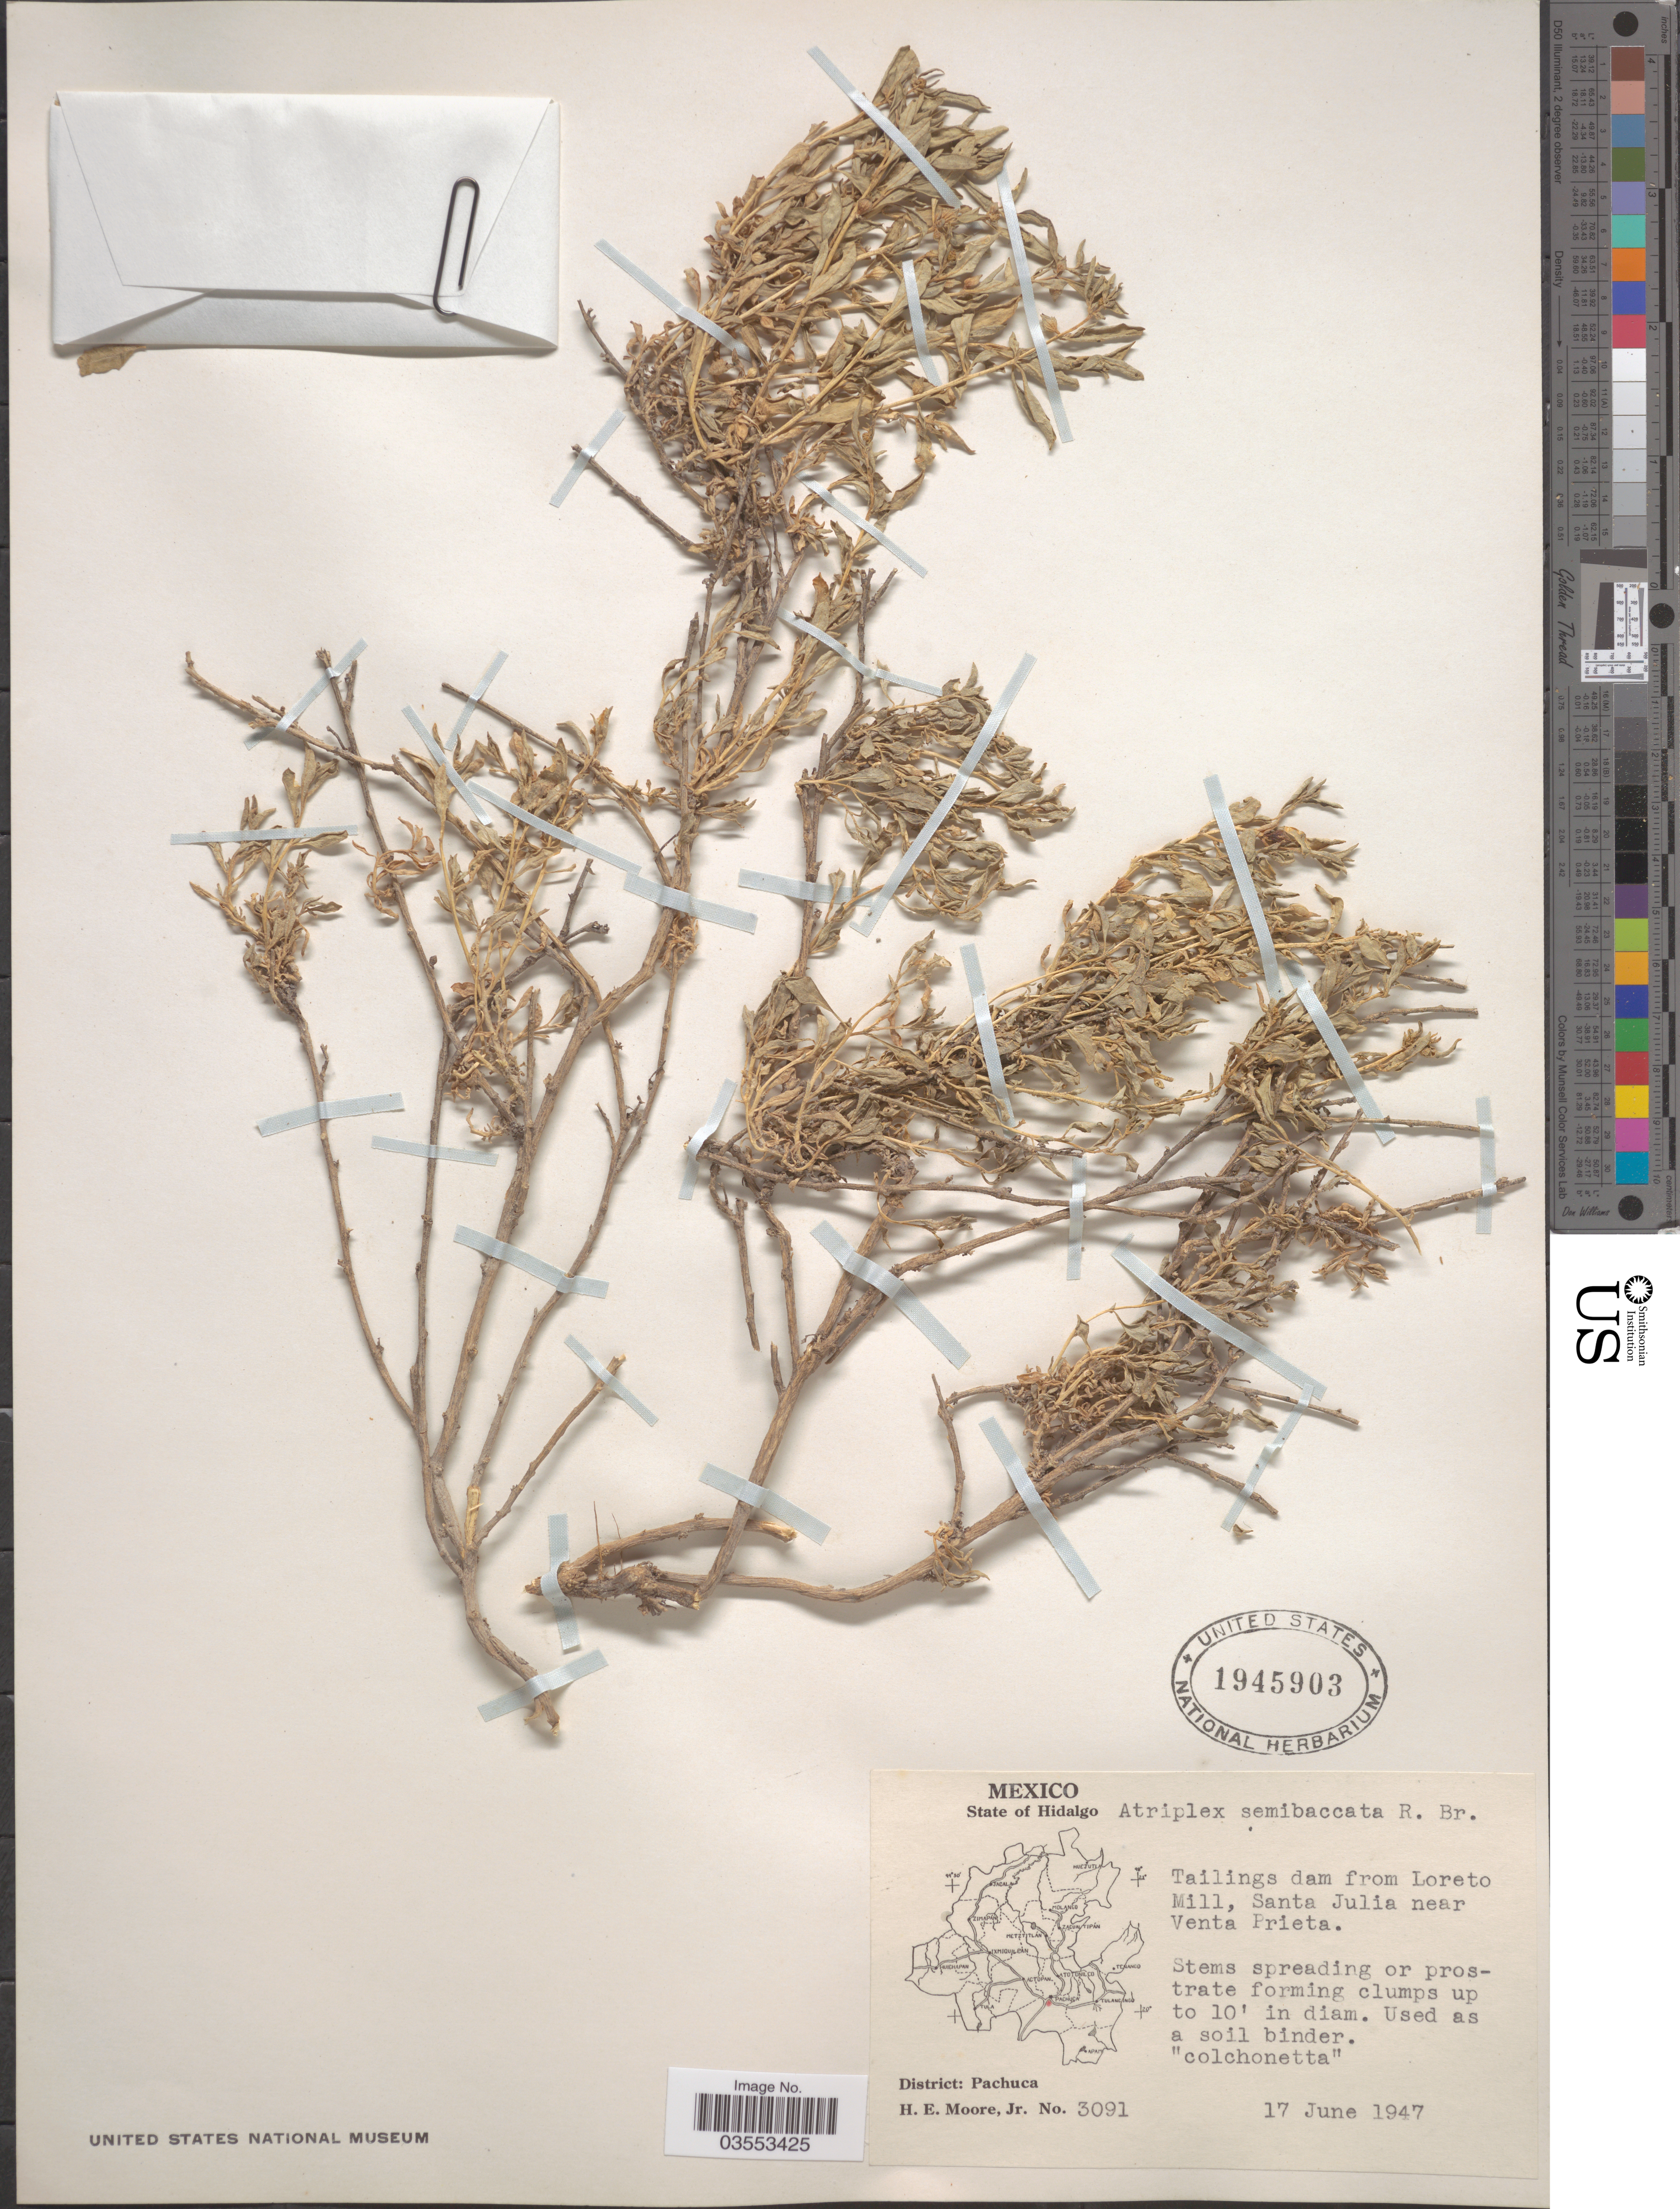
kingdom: Plantae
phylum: Tracheophyta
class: Magnoliopsida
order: Caryophyllales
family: Amaranthaceae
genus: Atriplex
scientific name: Atriplex semibaccata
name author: R. Br.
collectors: H. Moore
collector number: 3091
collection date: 1947-06-17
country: Mexico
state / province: Hidalgo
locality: Tailings dam from Loreto Mill, Santa Julia near Venta Prieta. District: Pachuca.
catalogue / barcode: US 1945903